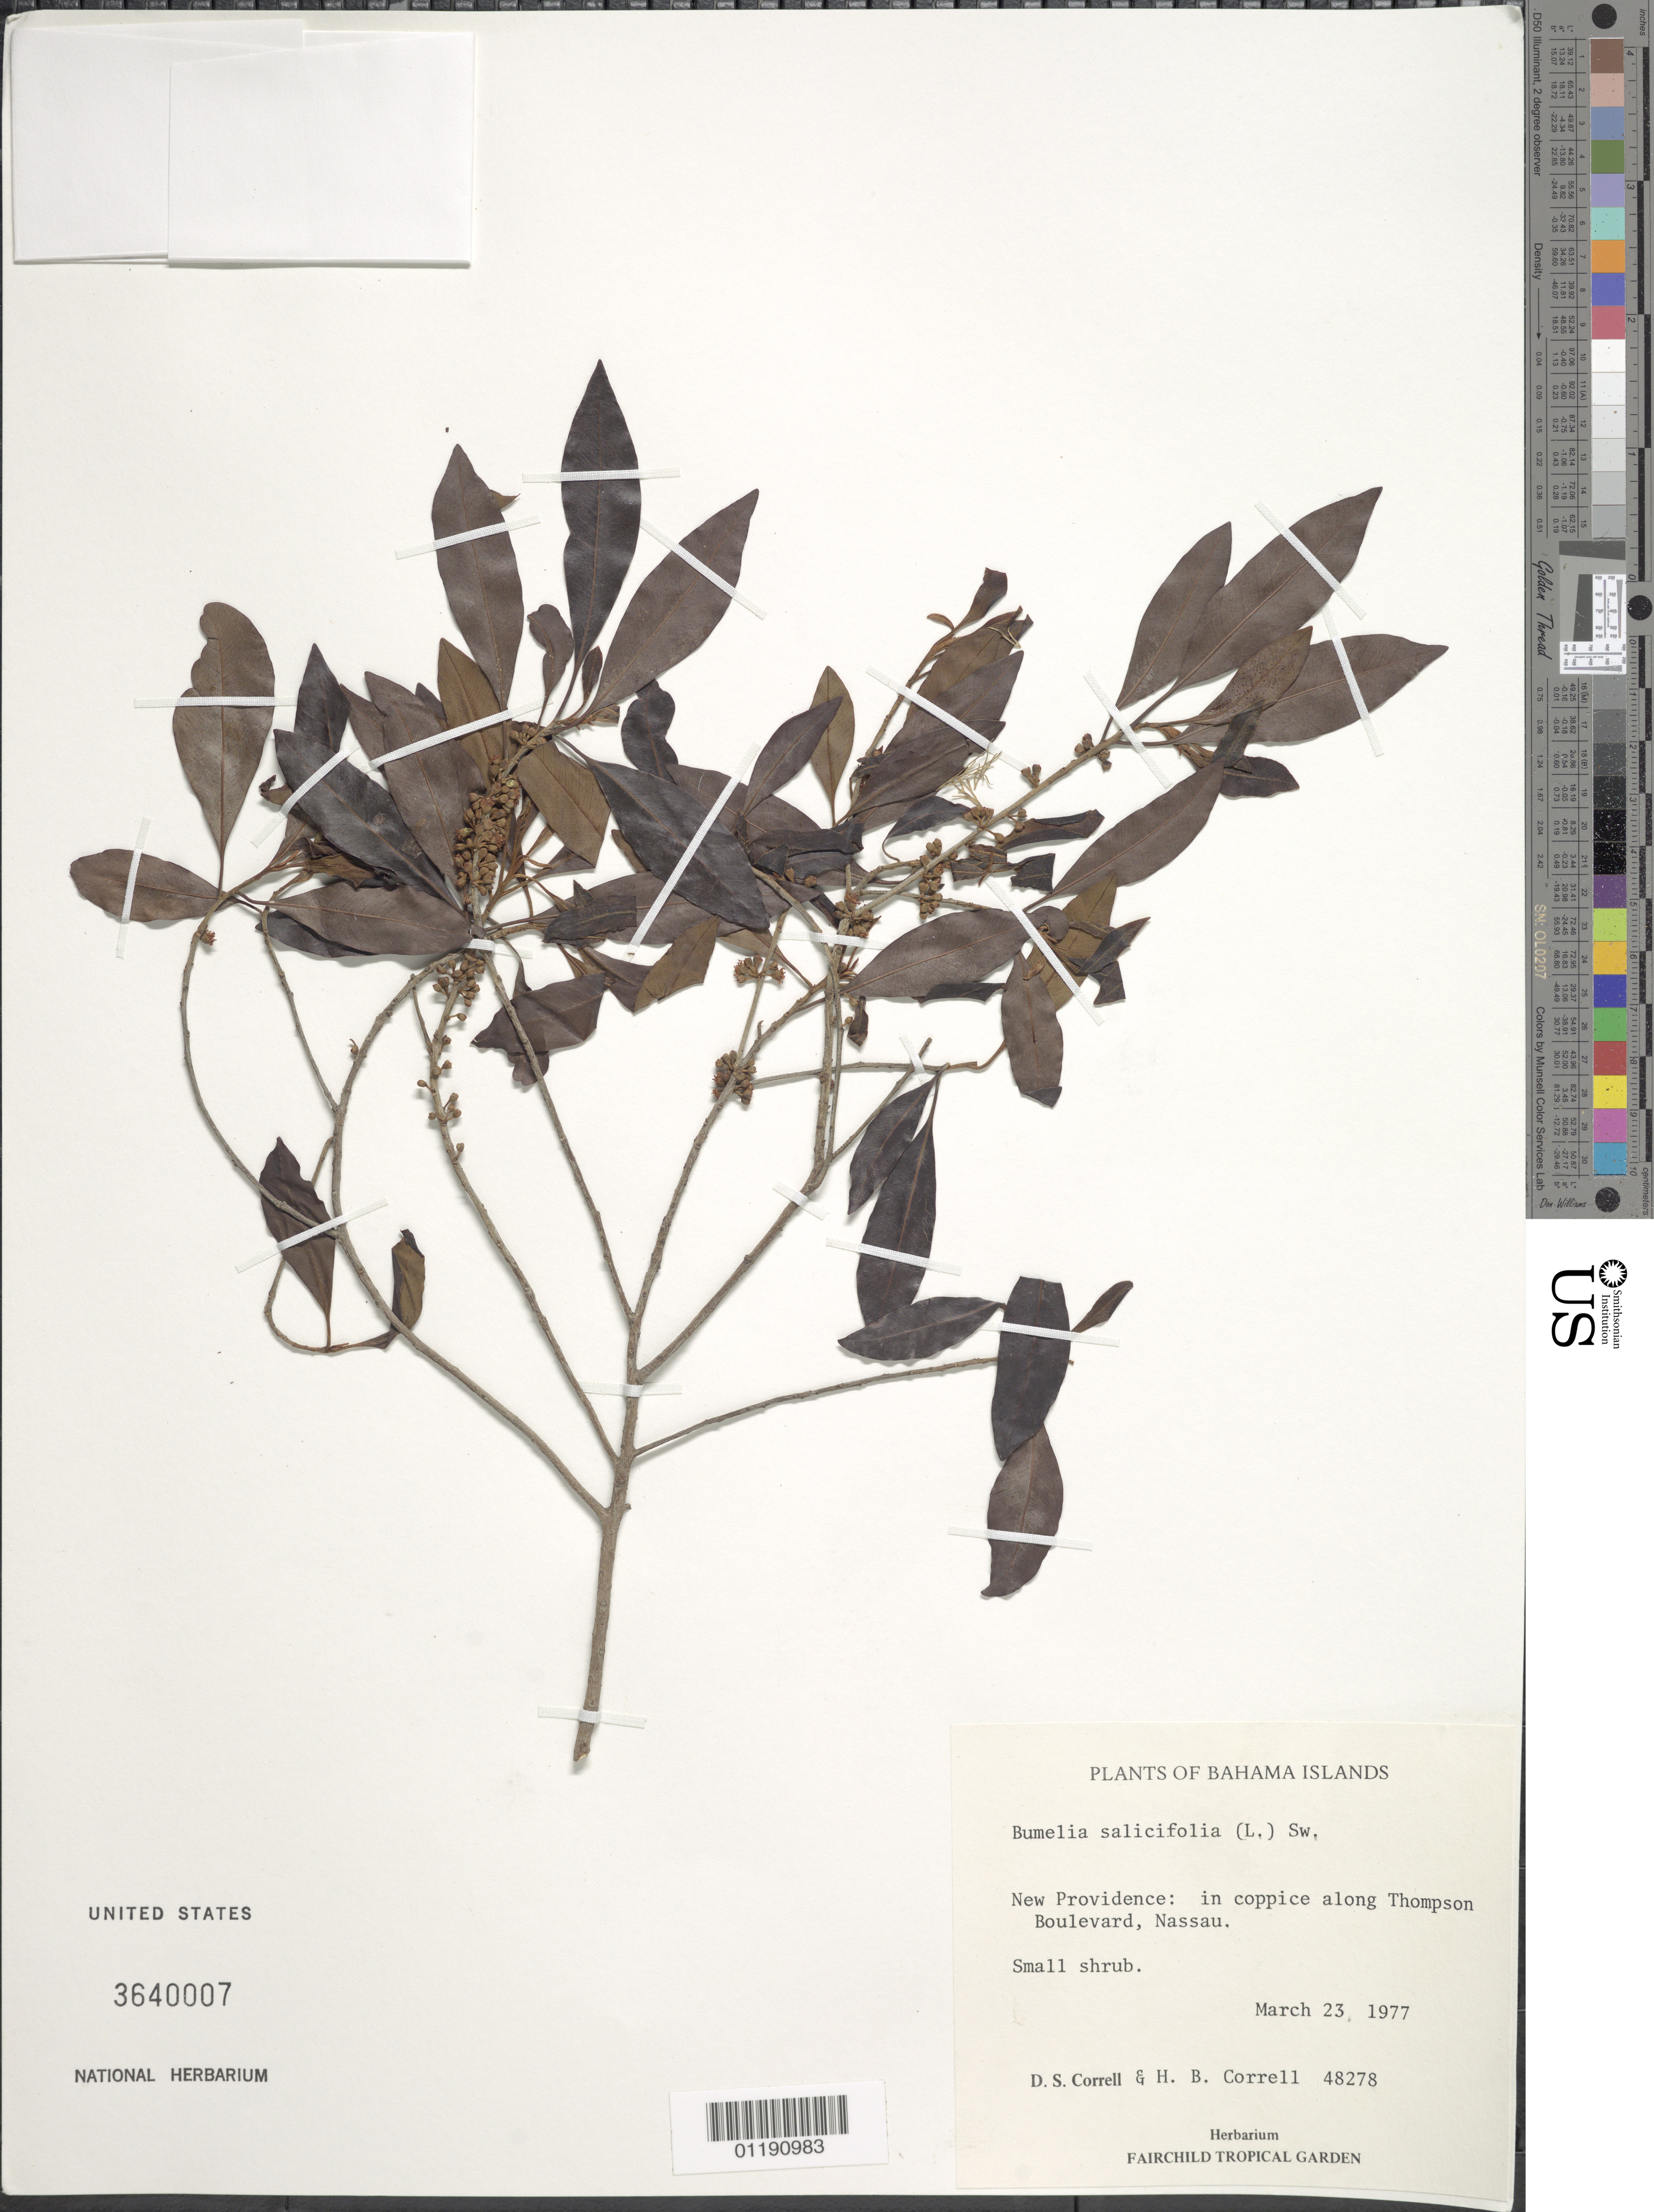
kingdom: Plantae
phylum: Tracheophyta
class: Magnoliopsida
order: Ericales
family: Sapotaceae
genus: Bumelia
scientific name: Bumelia salicifolia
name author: (L.) Sw.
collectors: D. S. Correll & H. Correll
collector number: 48278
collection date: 1977-03-23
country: Bahamas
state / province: New Providence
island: New Providence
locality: New Providence: in coppice along Thompson Boulevard, Nassau.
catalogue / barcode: US 3640007